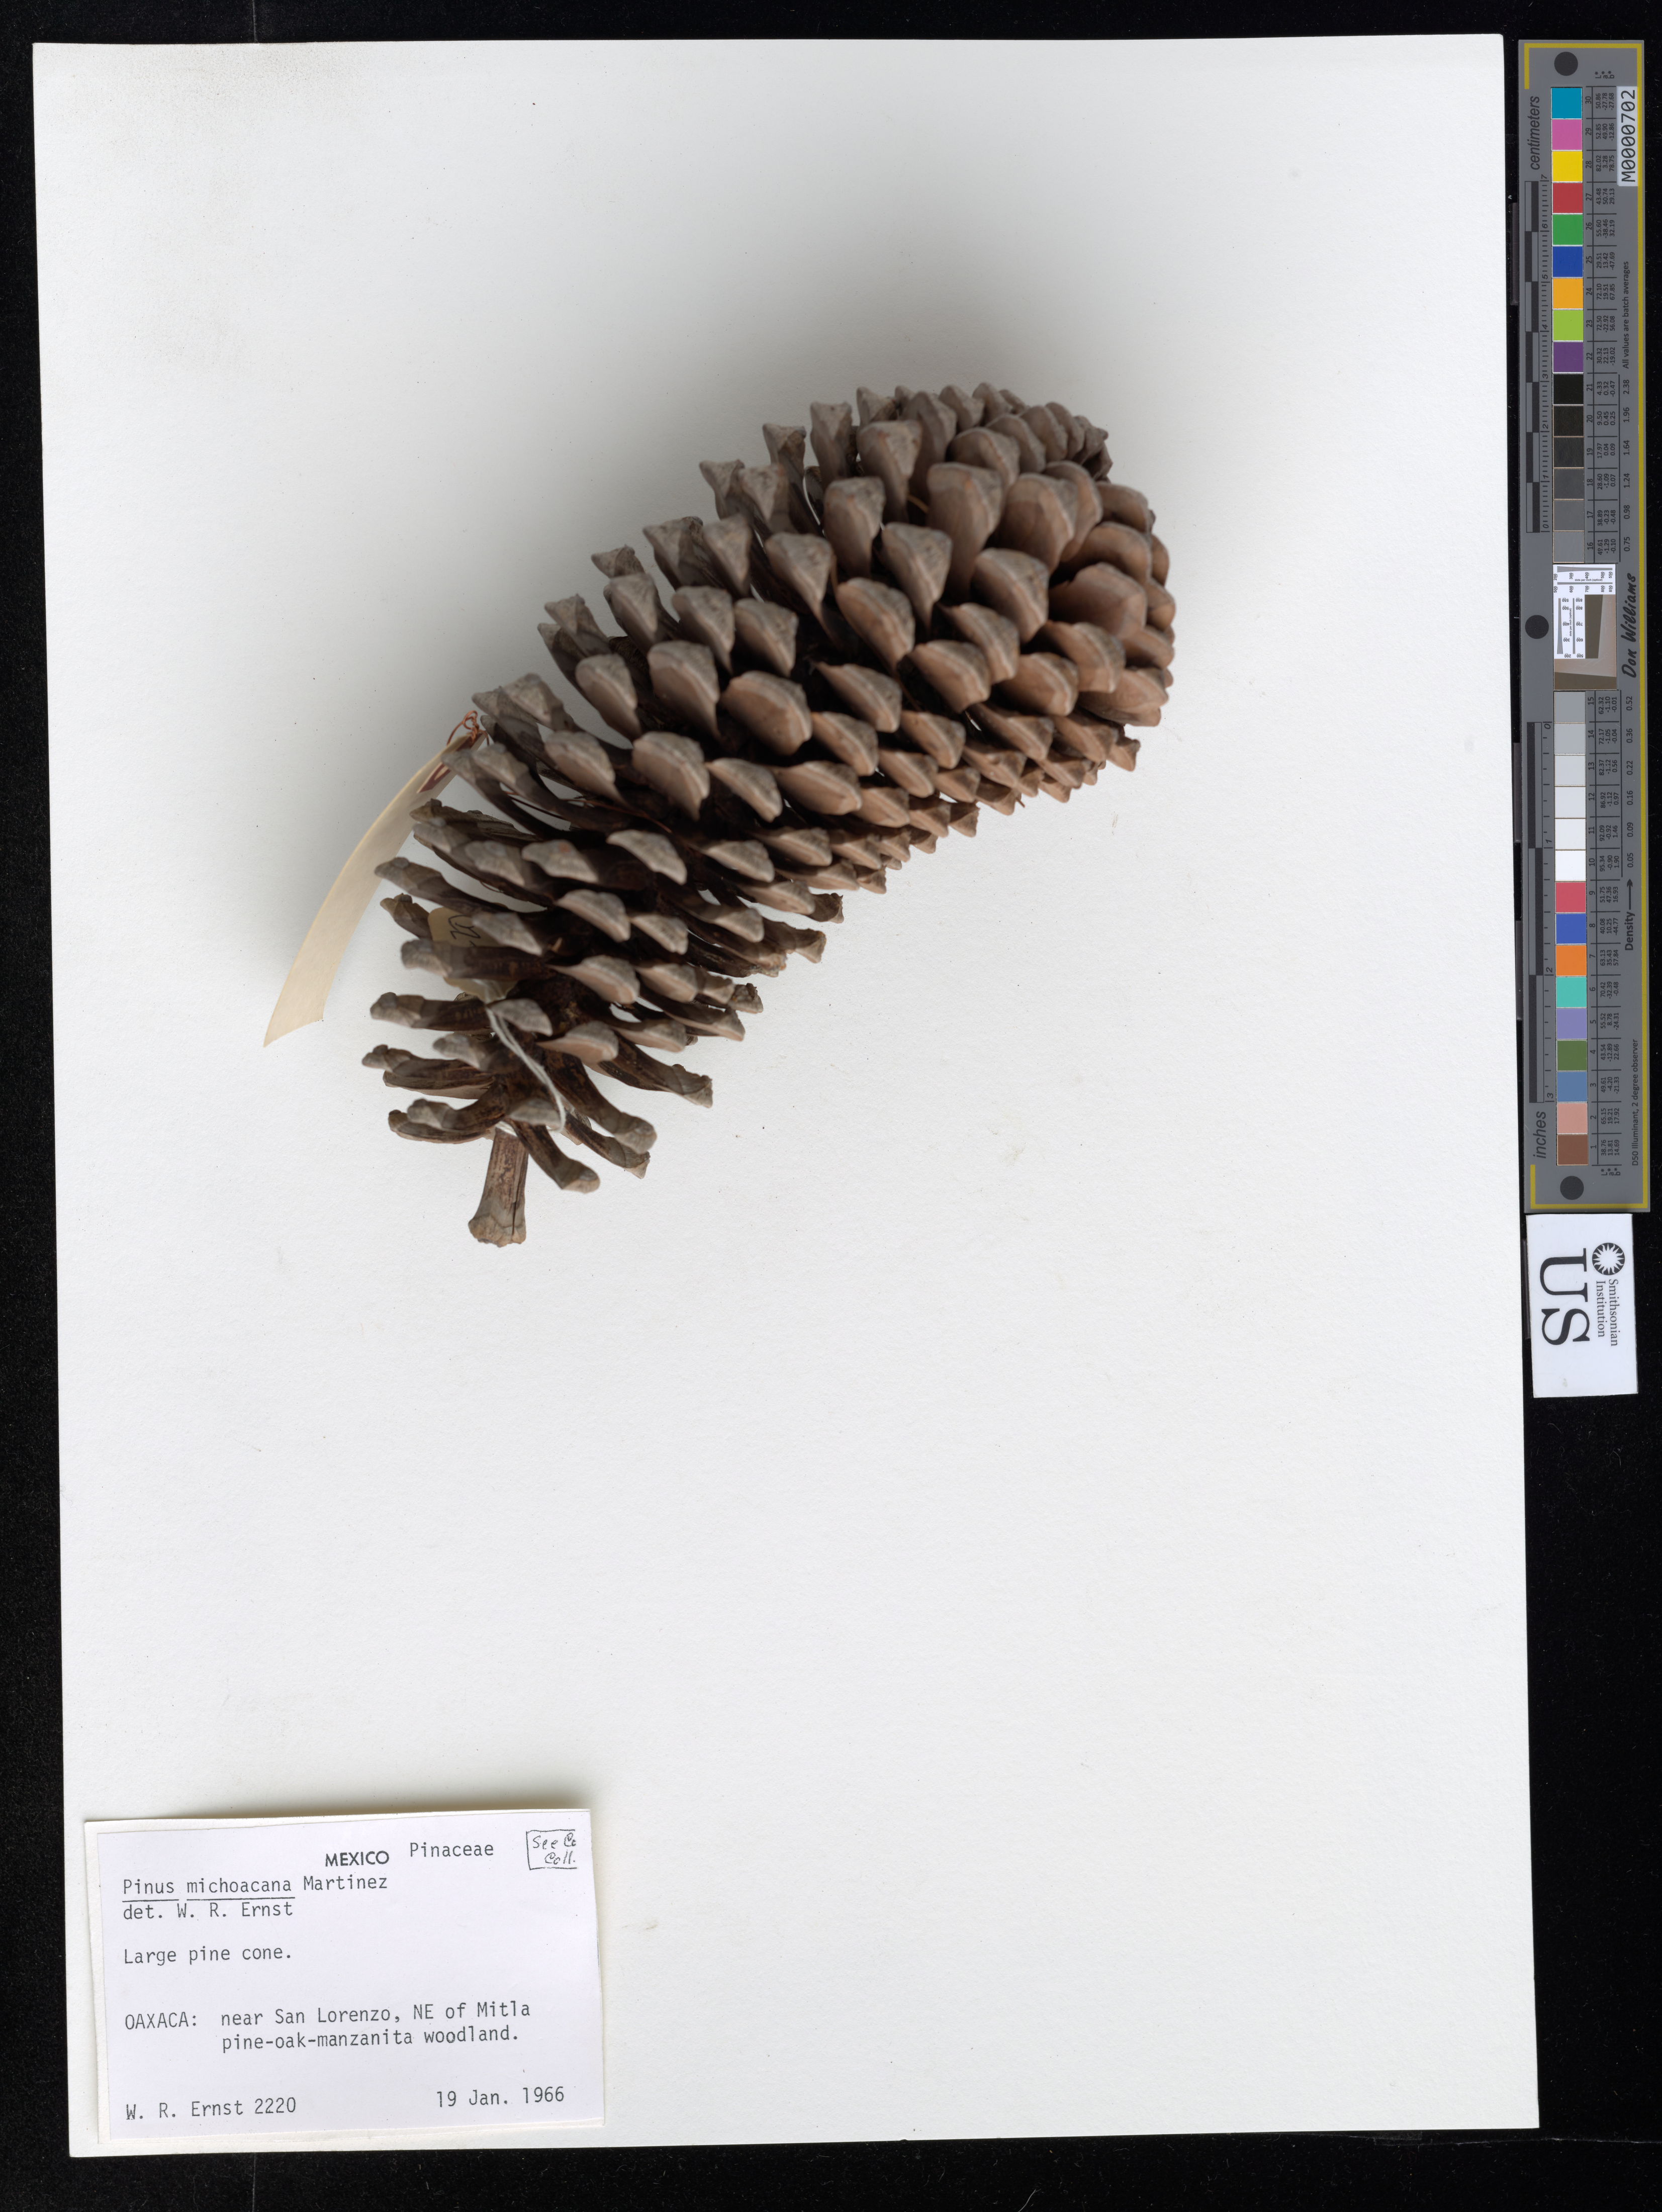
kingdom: Plantae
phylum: Tracheophyta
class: Pinopsida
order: Pinales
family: Pinaceae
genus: Pinus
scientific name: Pinus devoniana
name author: Lindl.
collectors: W. R. Ernst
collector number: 2220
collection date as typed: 19 Jan 1966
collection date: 1966-01-19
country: Mexico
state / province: Oaxaca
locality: Near San Lorenzo, NE of Mitla.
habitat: Pine-oak-manzanita woodland.